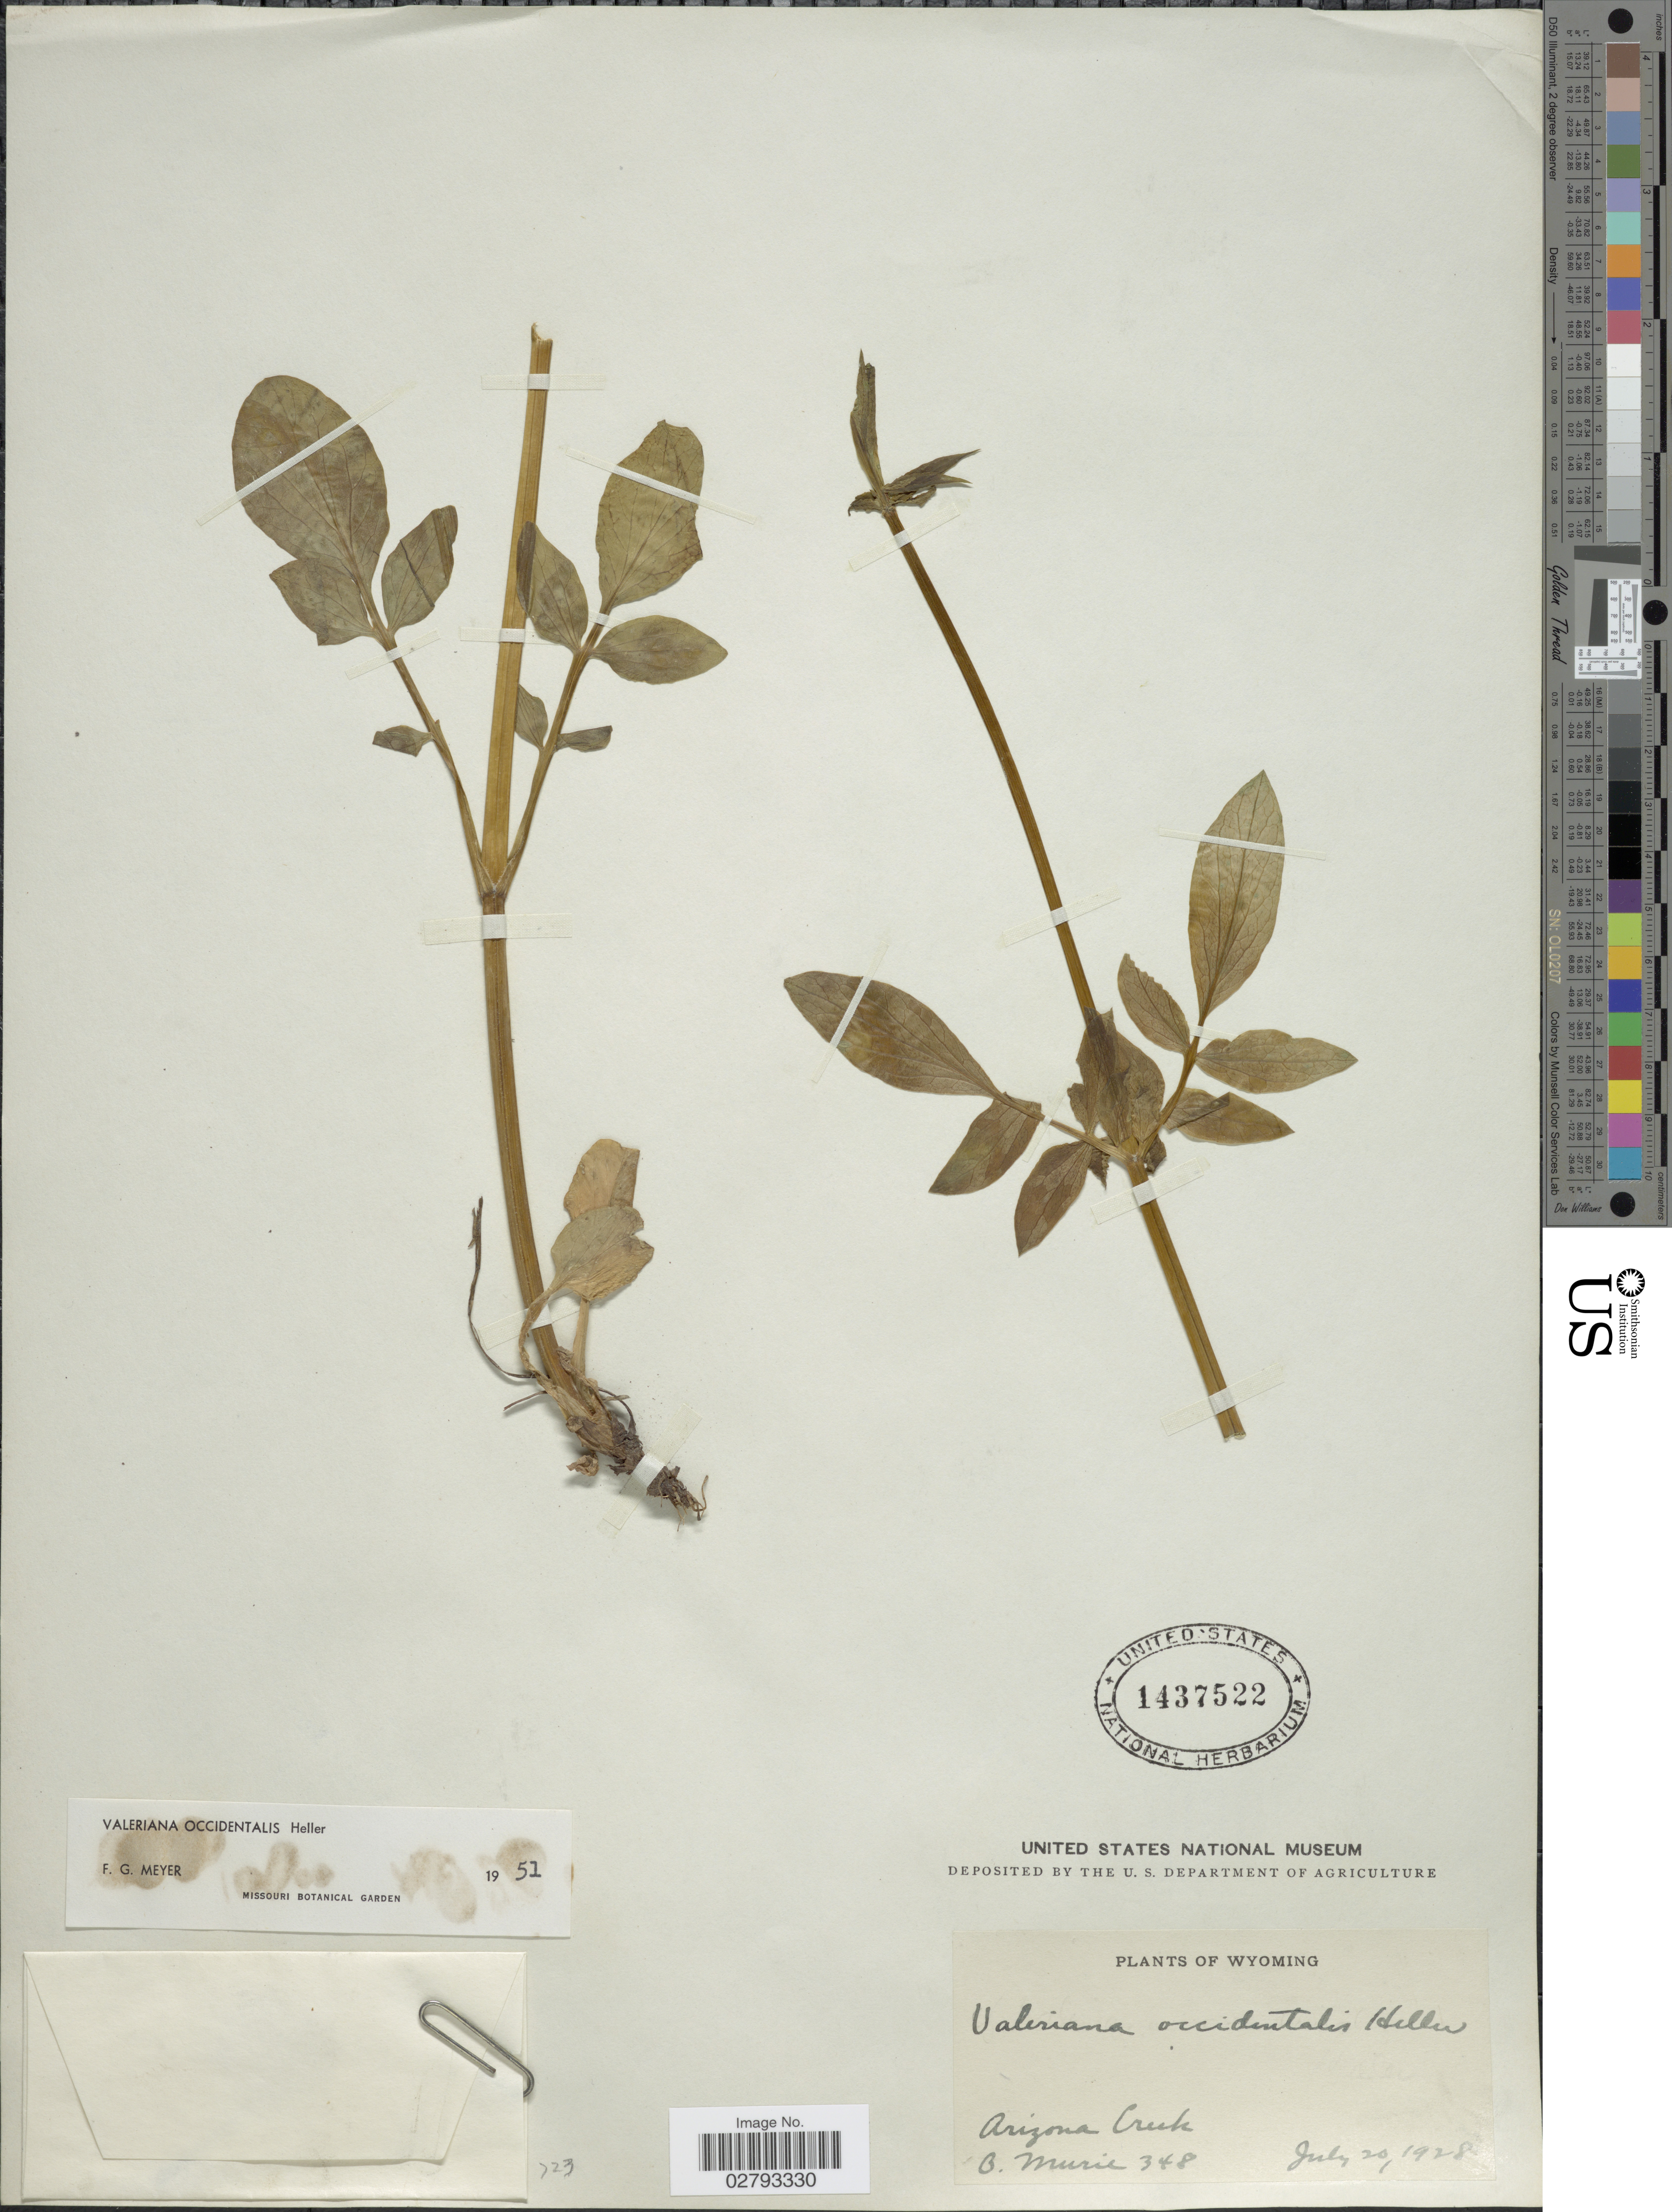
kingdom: Plantae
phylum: Tracheophyta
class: Magnoliopsida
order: Dipsacales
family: Caprifoliaceae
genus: Valeriana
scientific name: Valeriana occidentalis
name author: A. Heller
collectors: O. Murie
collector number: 348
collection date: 1928-07-20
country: United States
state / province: Wyoming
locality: Arizona Creek.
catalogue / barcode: US 1437522